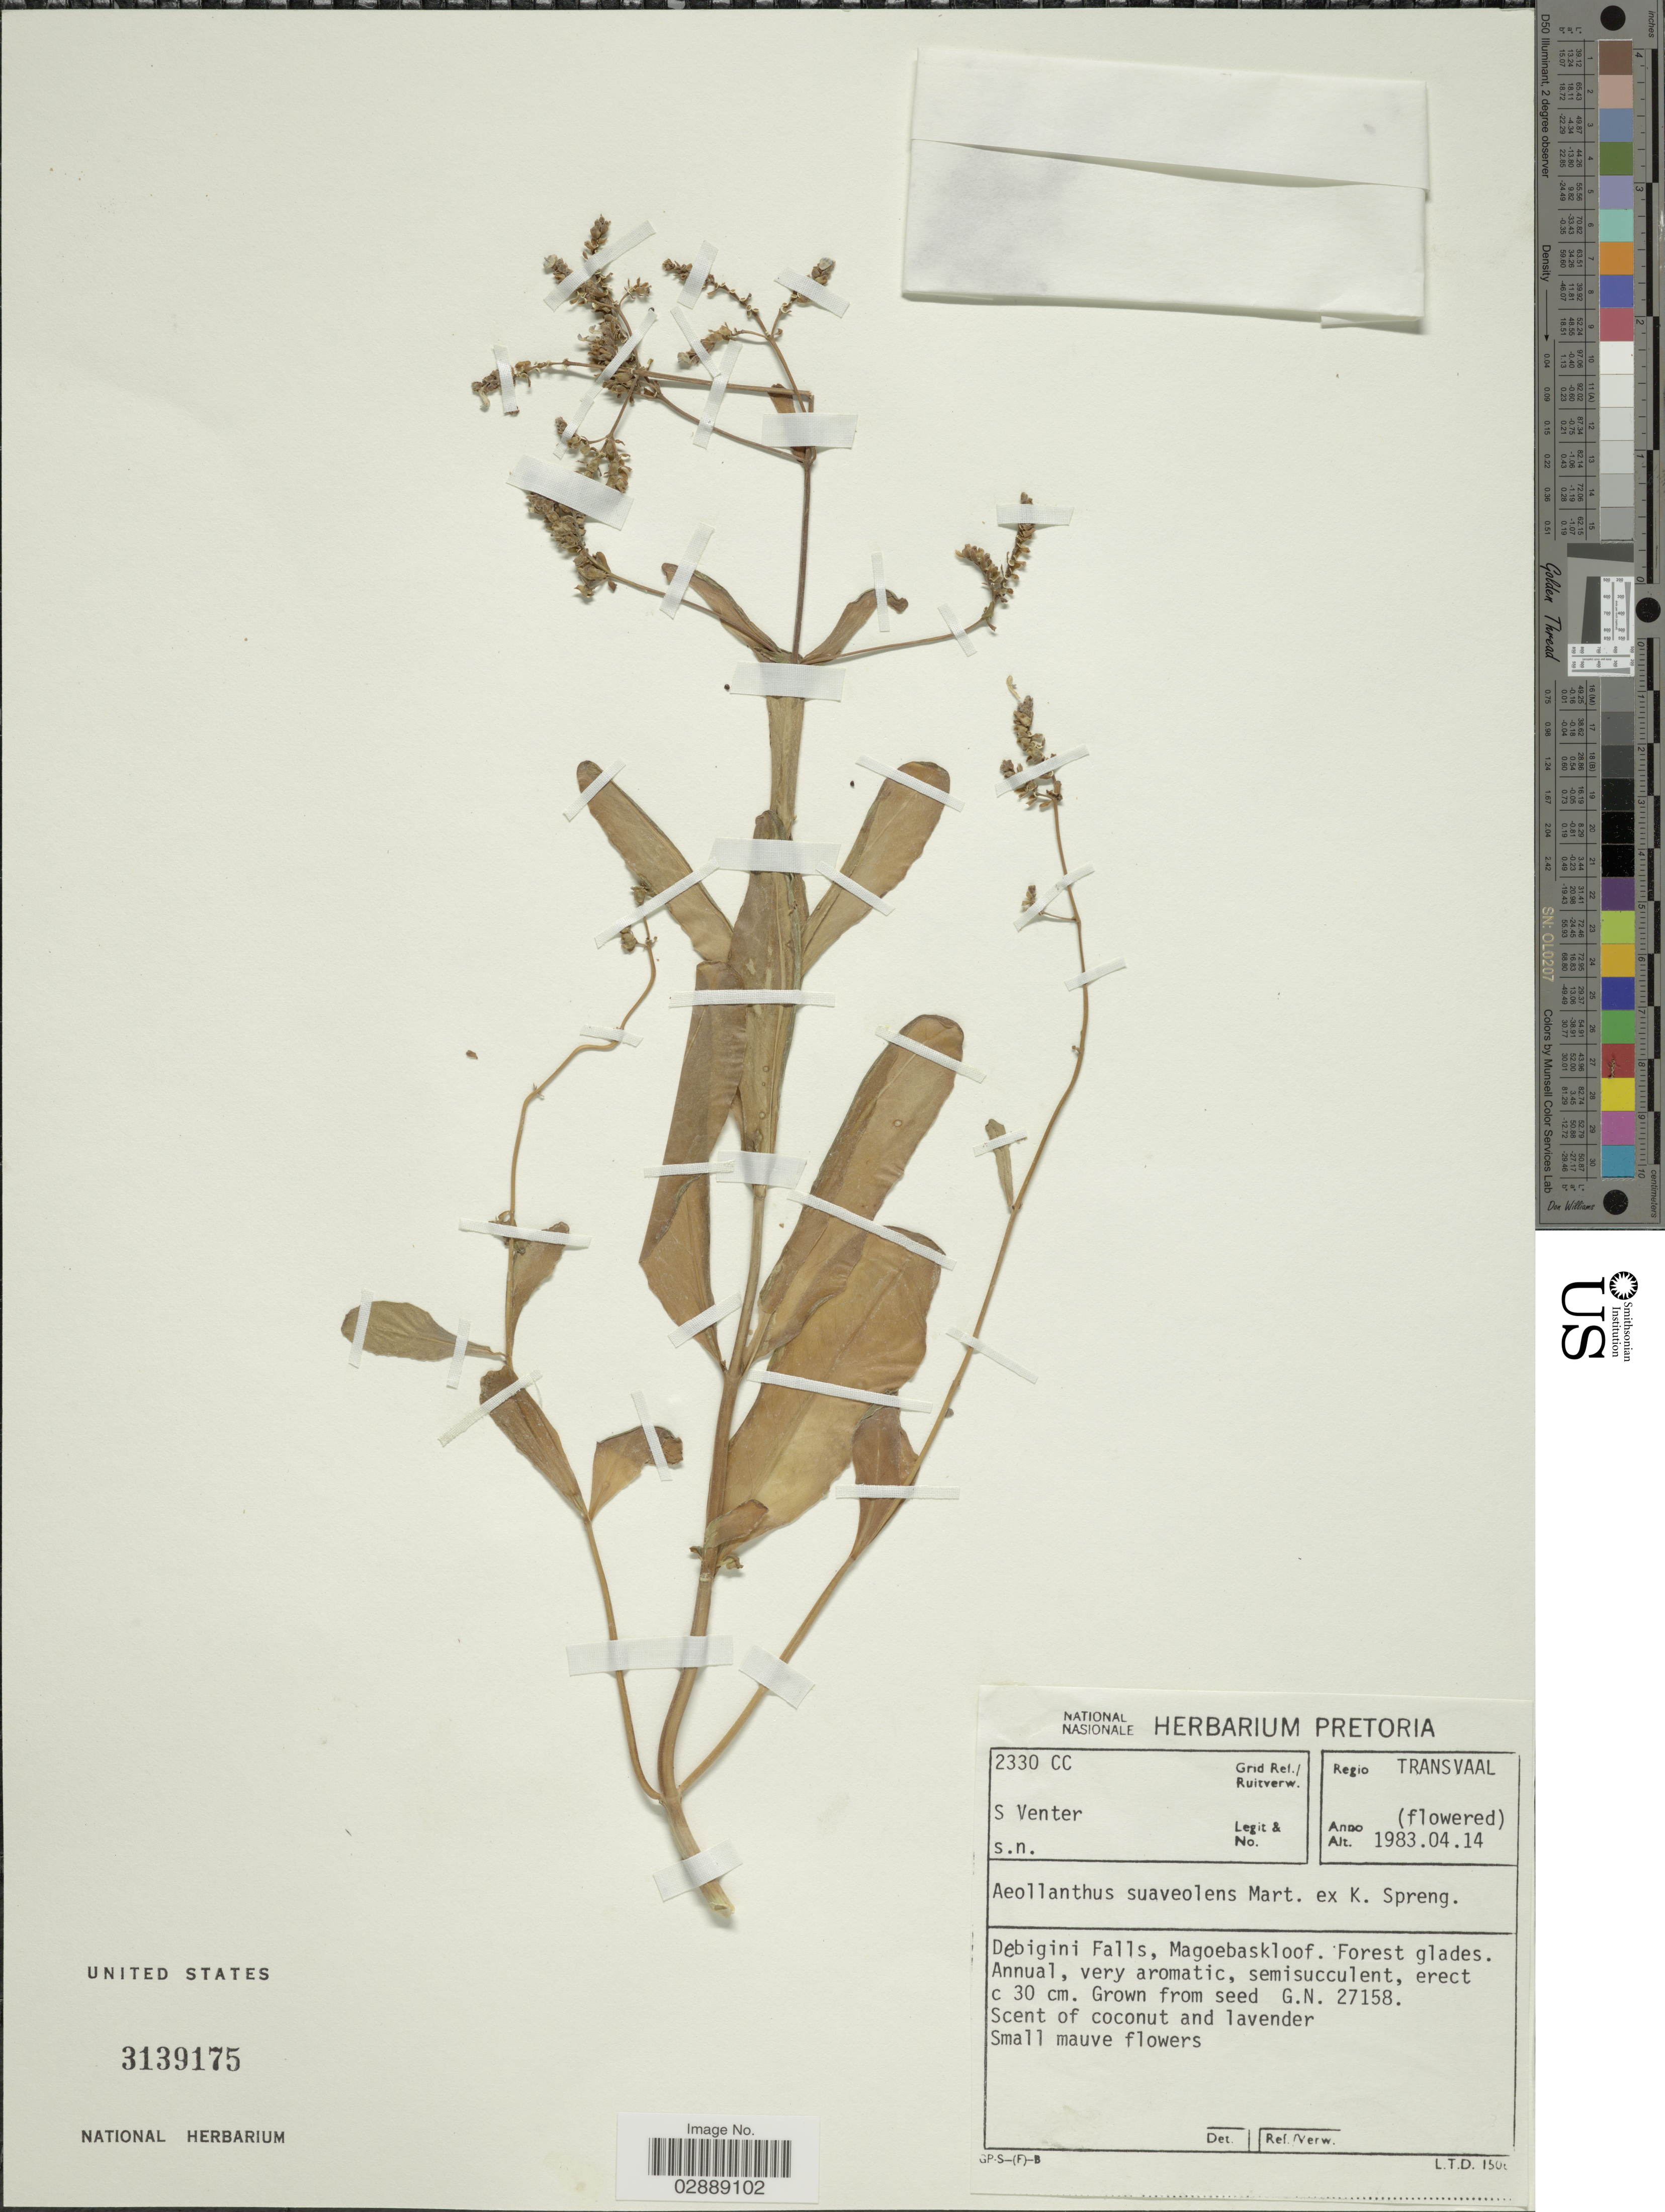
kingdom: Plantae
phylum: Tracheophyta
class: Magnoliopsida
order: Lamiales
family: Lamiaceae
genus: Aeollanthus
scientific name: Aeollanthus suaveolens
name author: Mart. ex Spreng.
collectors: S. Venter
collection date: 1983-04-14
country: South Africa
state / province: Limpopo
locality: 2330 CC Grid Ref./ Ruitverw. Regio Transvaal. Debigini Falls, Magoebaskloof.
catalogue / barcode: US 3139175